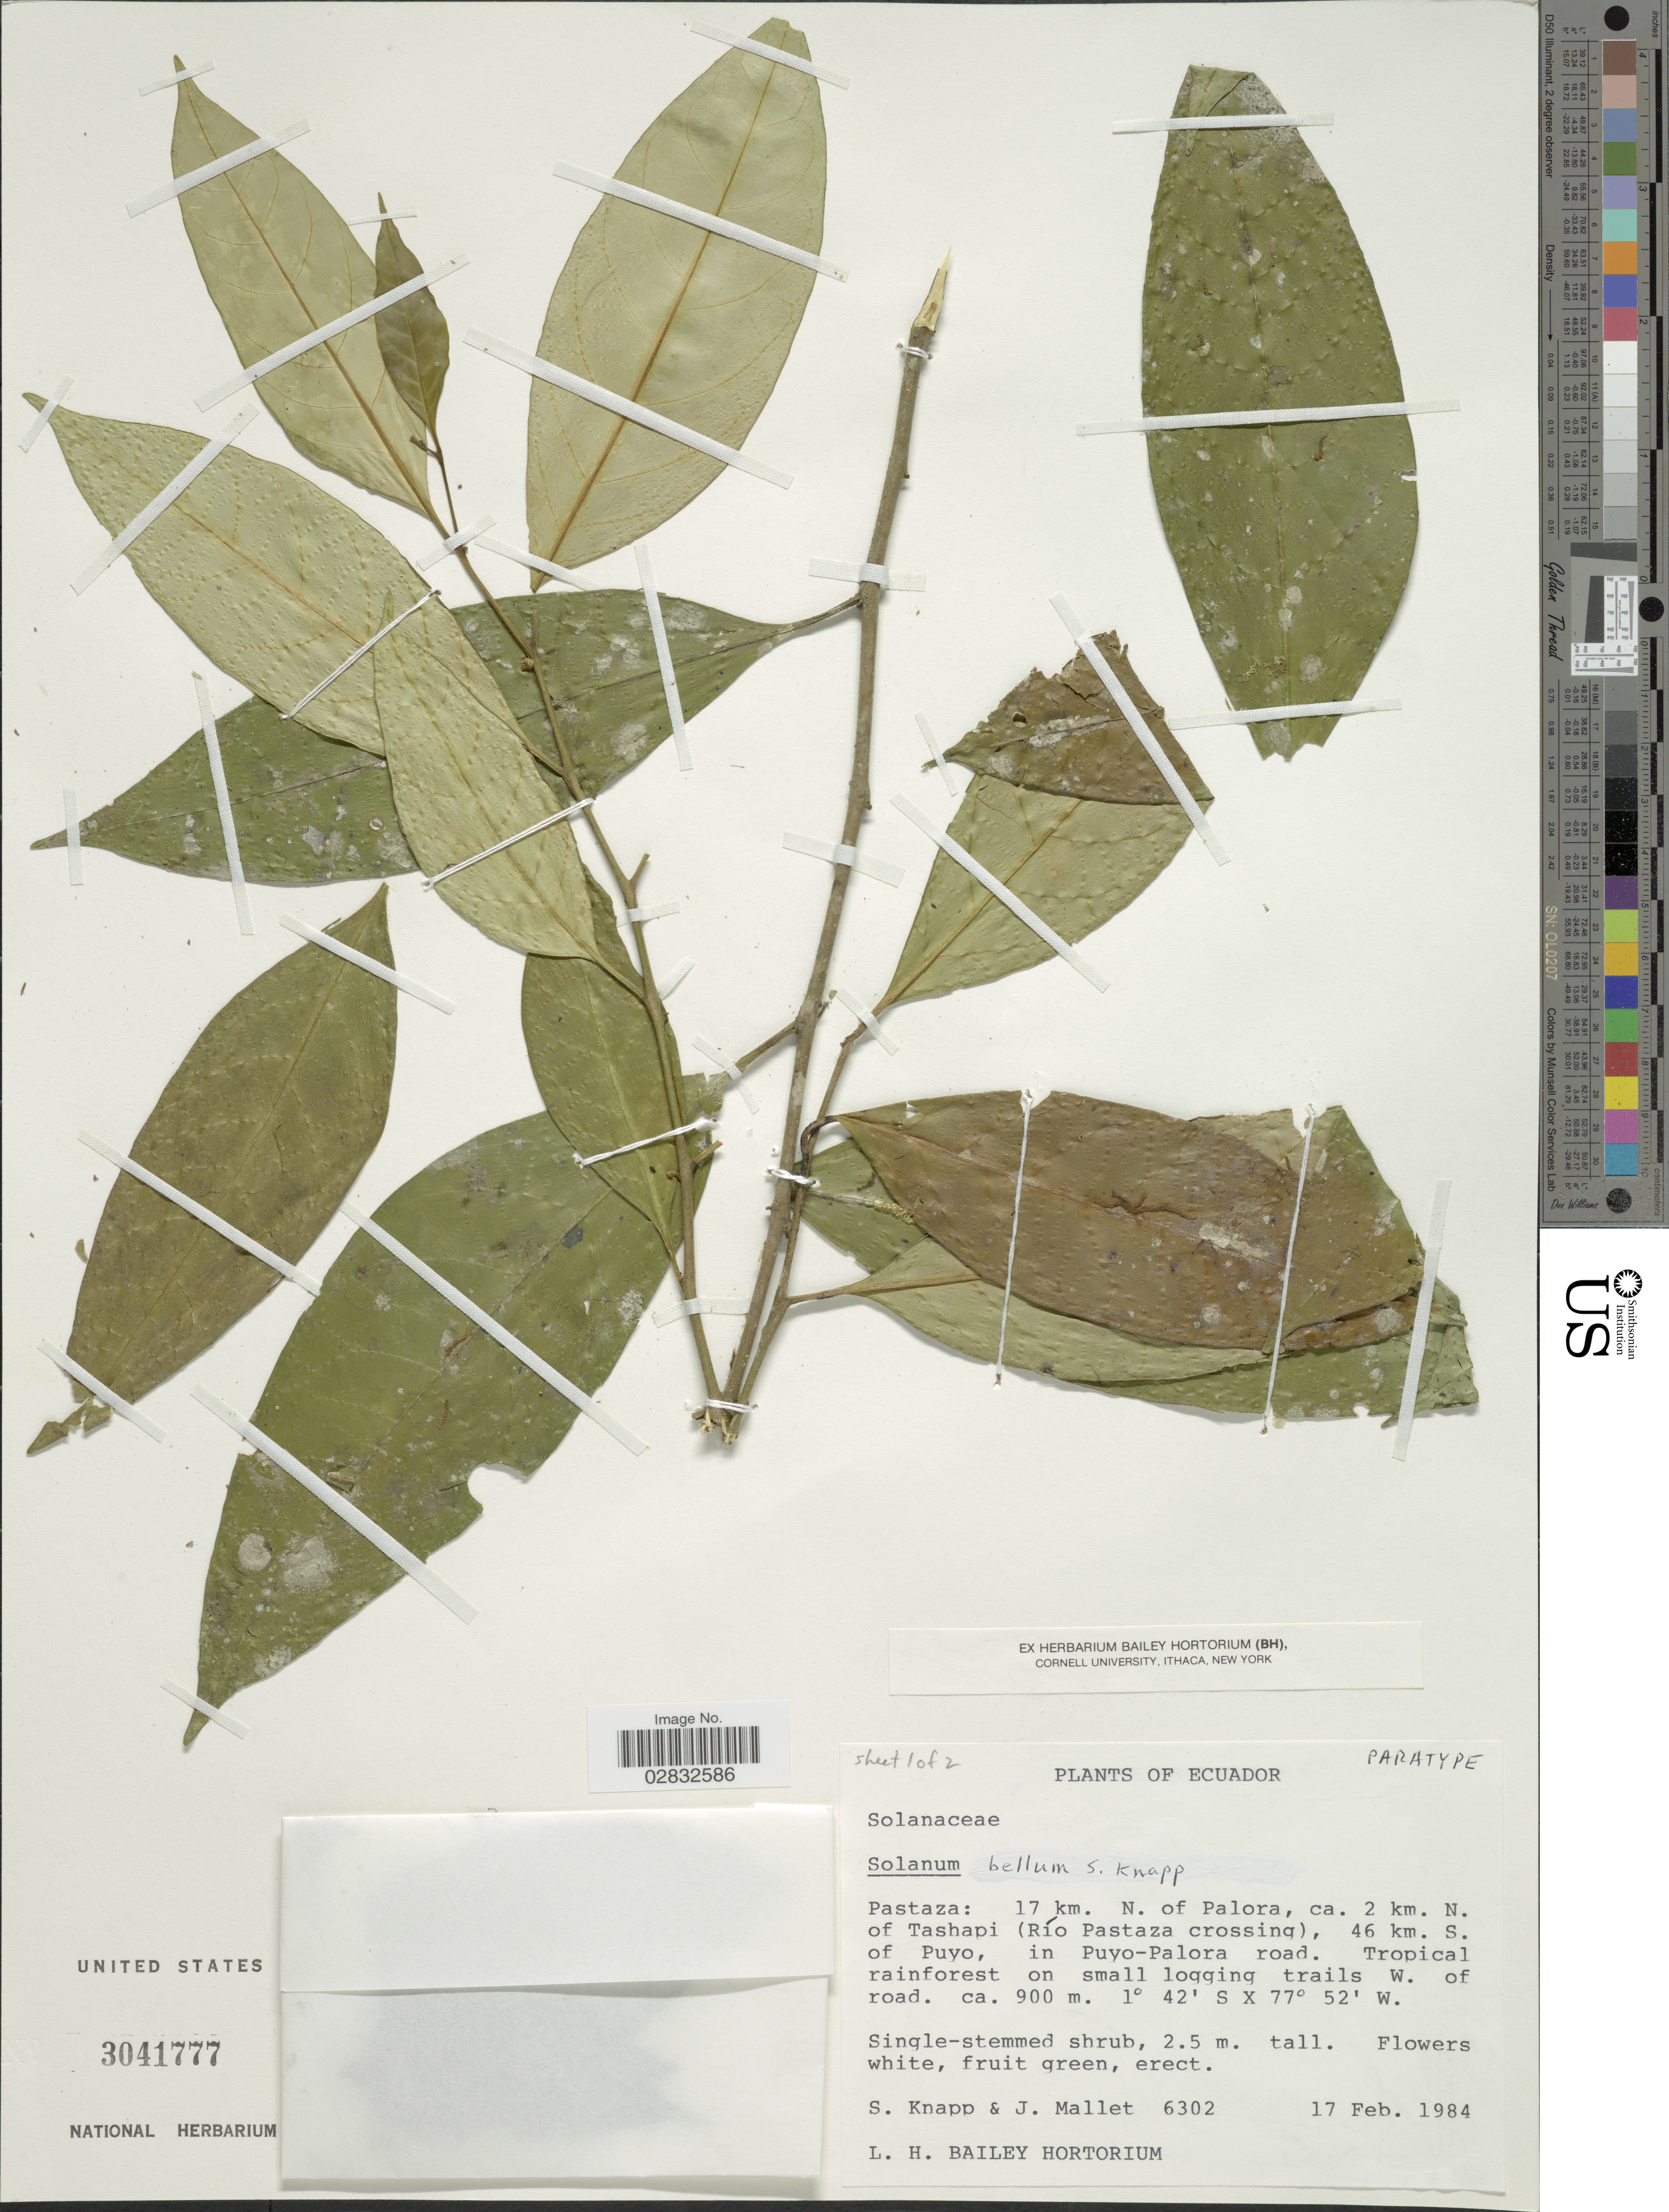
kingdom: Plantae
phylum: Tracheophyta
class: Magnoliopsida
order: Solanales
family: Solanaceae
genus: Solanum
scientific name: Solanum bellum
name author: S. Knapp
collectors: S. Knapp & J. Mallet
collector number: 6302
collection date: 1984-02-17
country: Ecuador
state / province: Pastaza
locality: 17 km. N. of Palora, ca. 2 km. N. of Tashapi (Río Pastaza crossing), 46 km. S. of Puyo, in Puyo-Palora road, tropical rainforest on small logging trails W. of road.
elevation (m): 900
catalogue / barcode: US 3041777